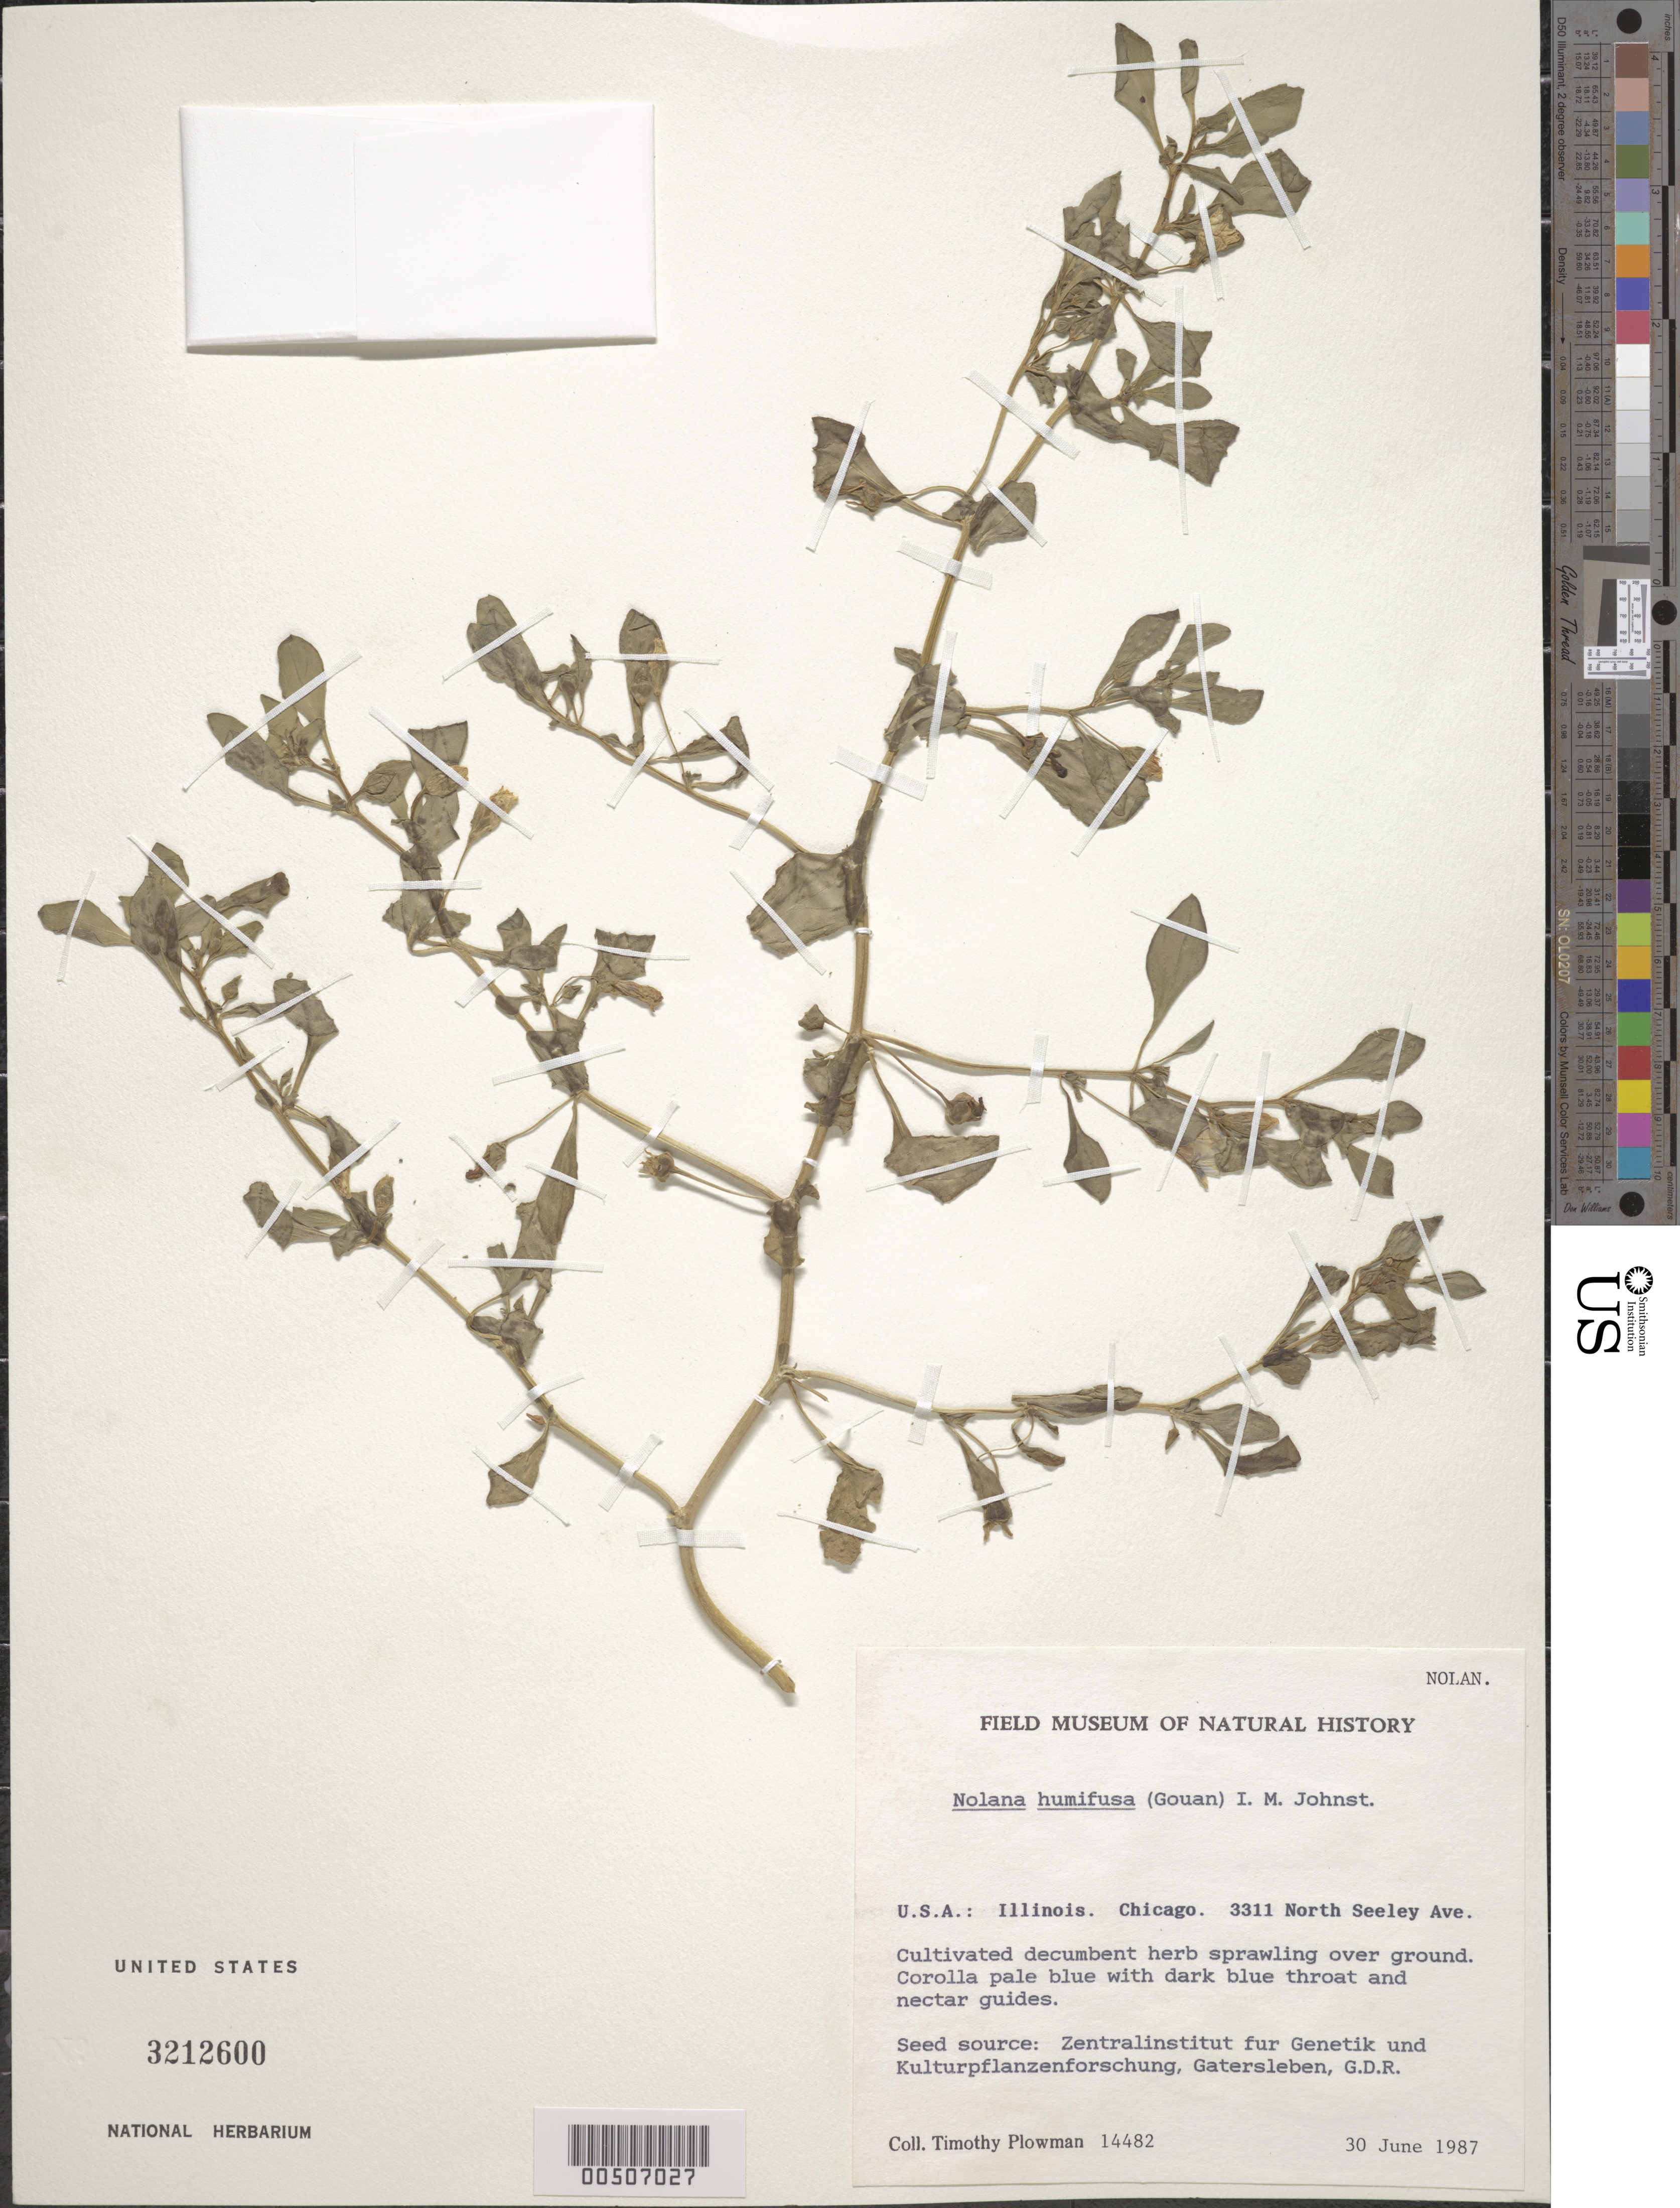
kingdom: Plantae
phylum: Tracheophyta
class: Magnoliopsida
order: Solanales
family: Solanaceae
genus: Nolana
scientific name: Nolana humifusa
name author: (Gouan) I.M. Johnst.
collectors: T. Plowman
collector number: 14482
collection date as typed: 30 Jun 1987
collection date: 1987-06-30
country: United States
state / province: Illinois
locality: Chicago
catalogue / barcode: US 3212600